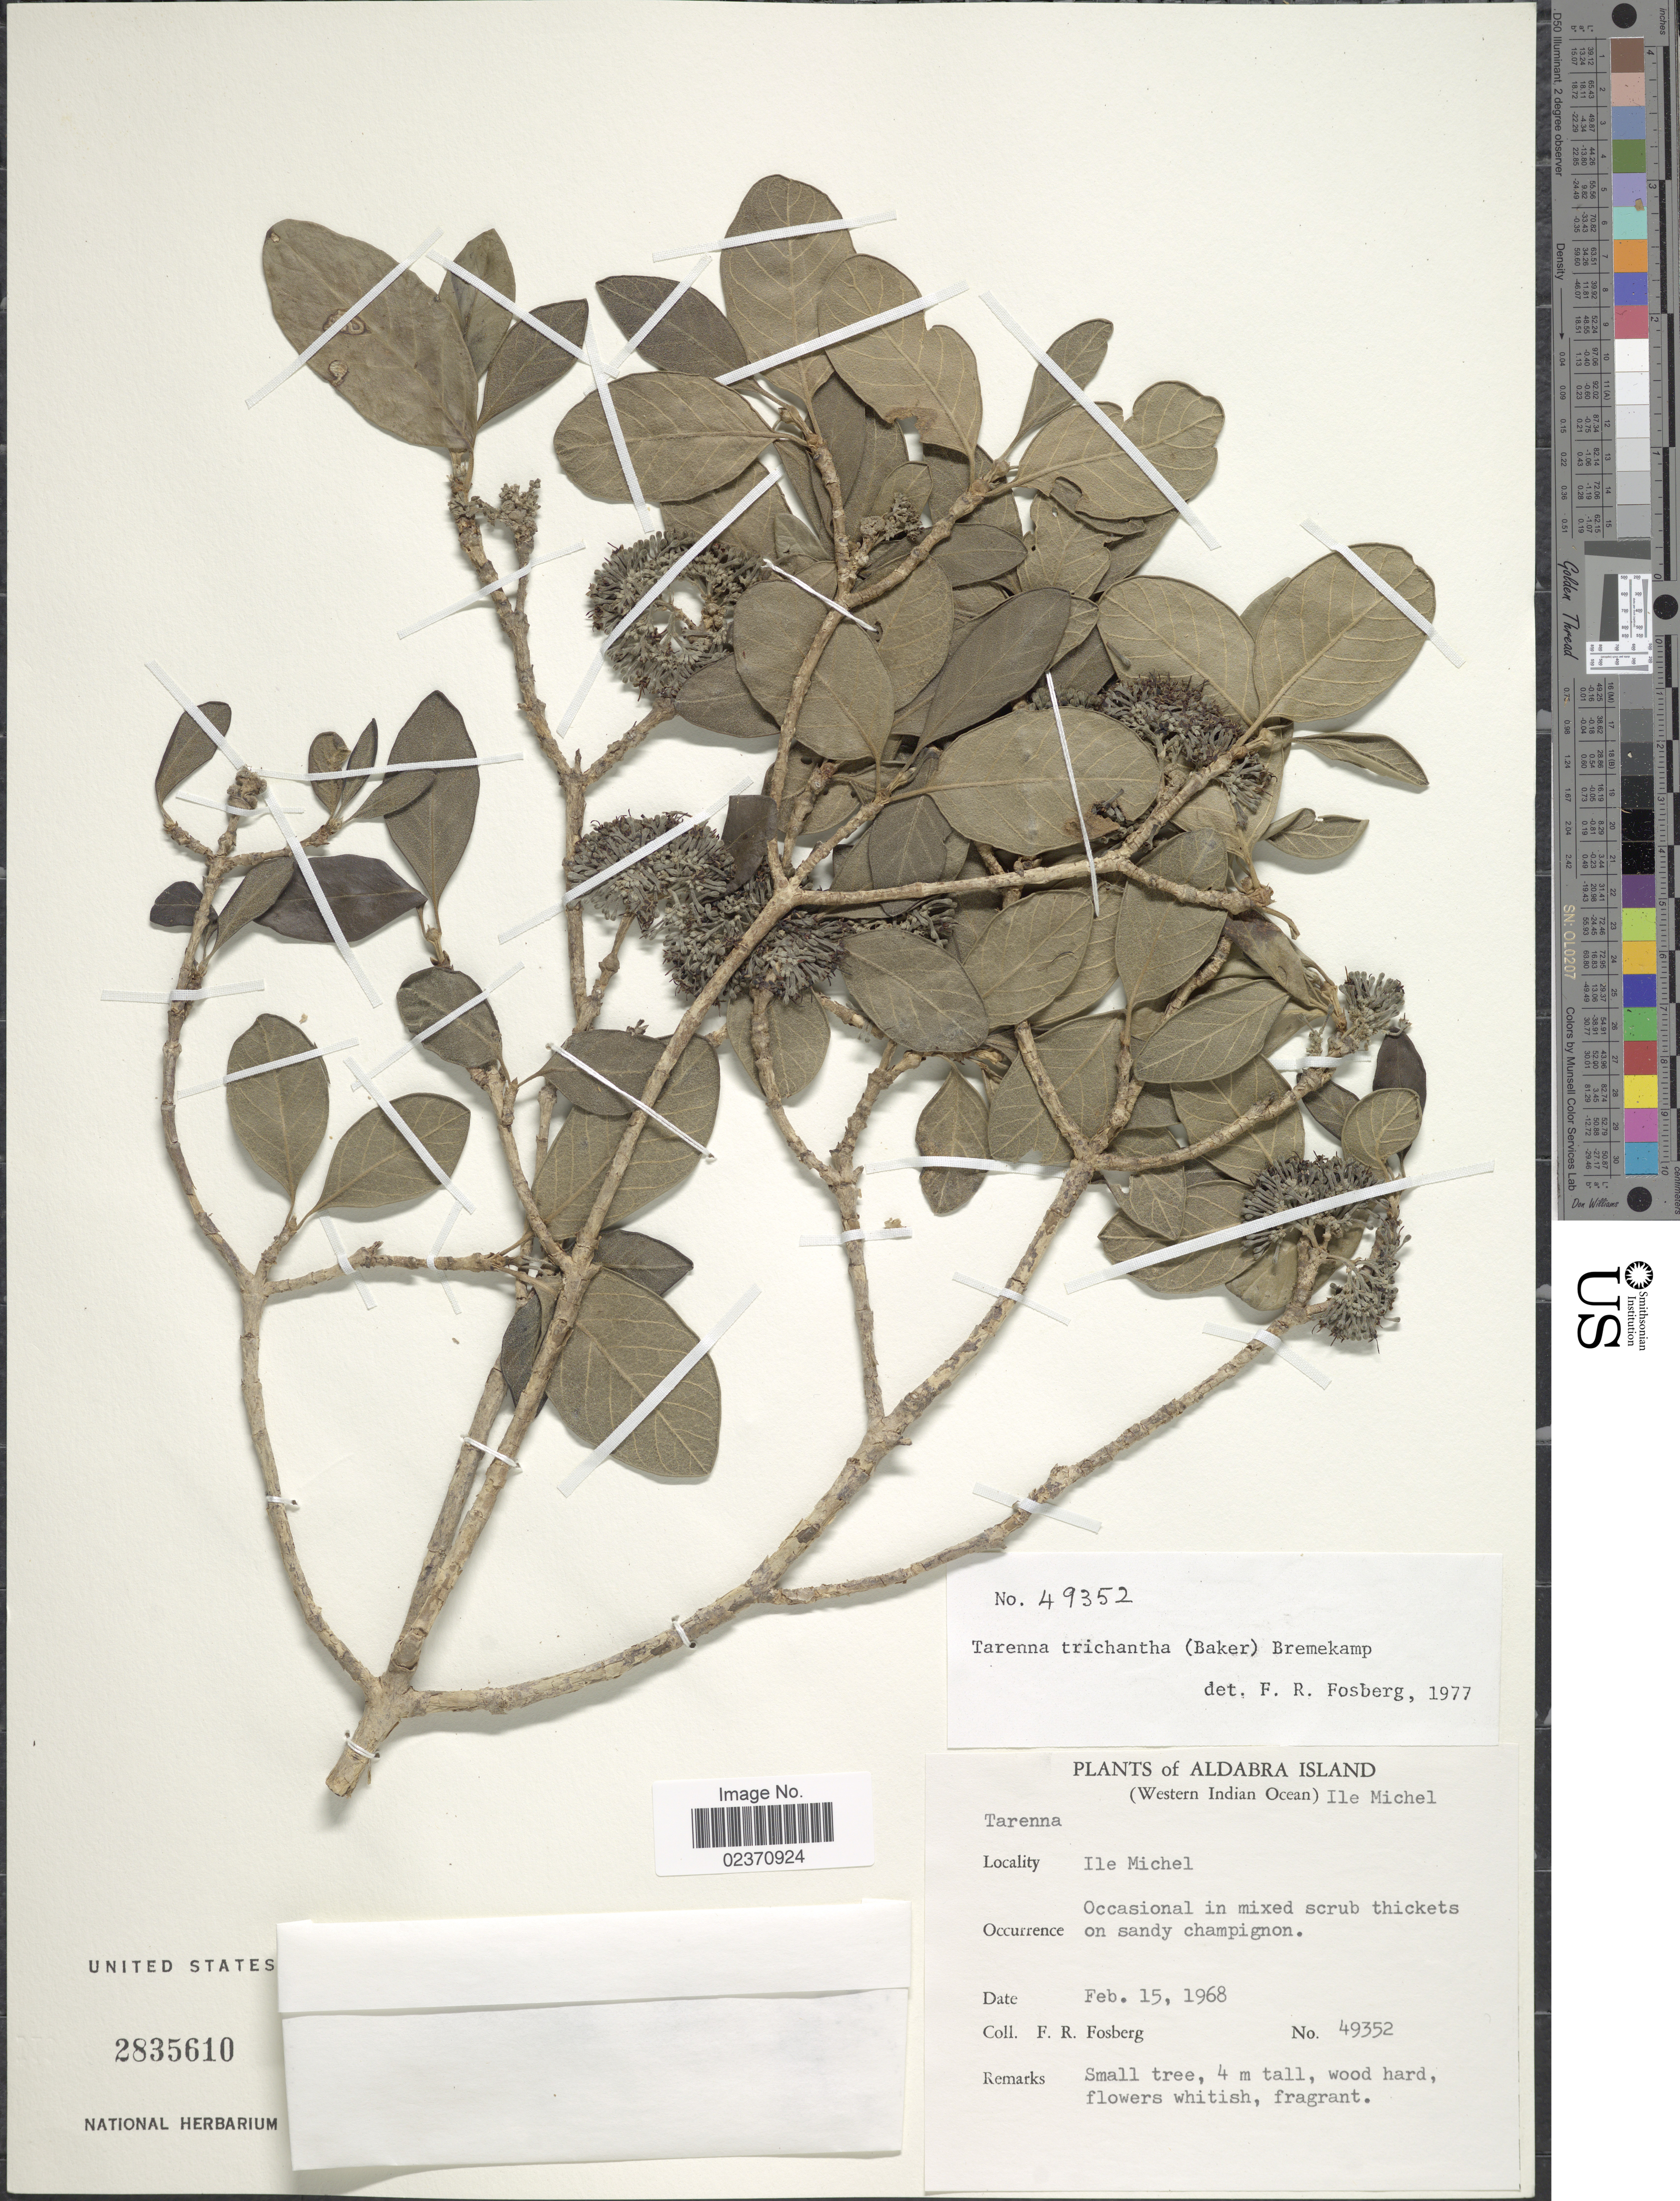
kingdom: Plantae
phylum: Tracheophyta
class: Magnoliopsida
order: Gentianales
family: Rubiaceae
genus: Paracephaelis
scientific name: Paracephaelis trichantha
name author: (Baker) De Block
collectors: F. R. Fosberg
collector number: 49352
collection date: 1968-02-15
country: Seychelles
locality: Aldabra Island (Western Indian Ocean) Ile Michel, Ile Michel.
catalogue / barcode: US 2835610